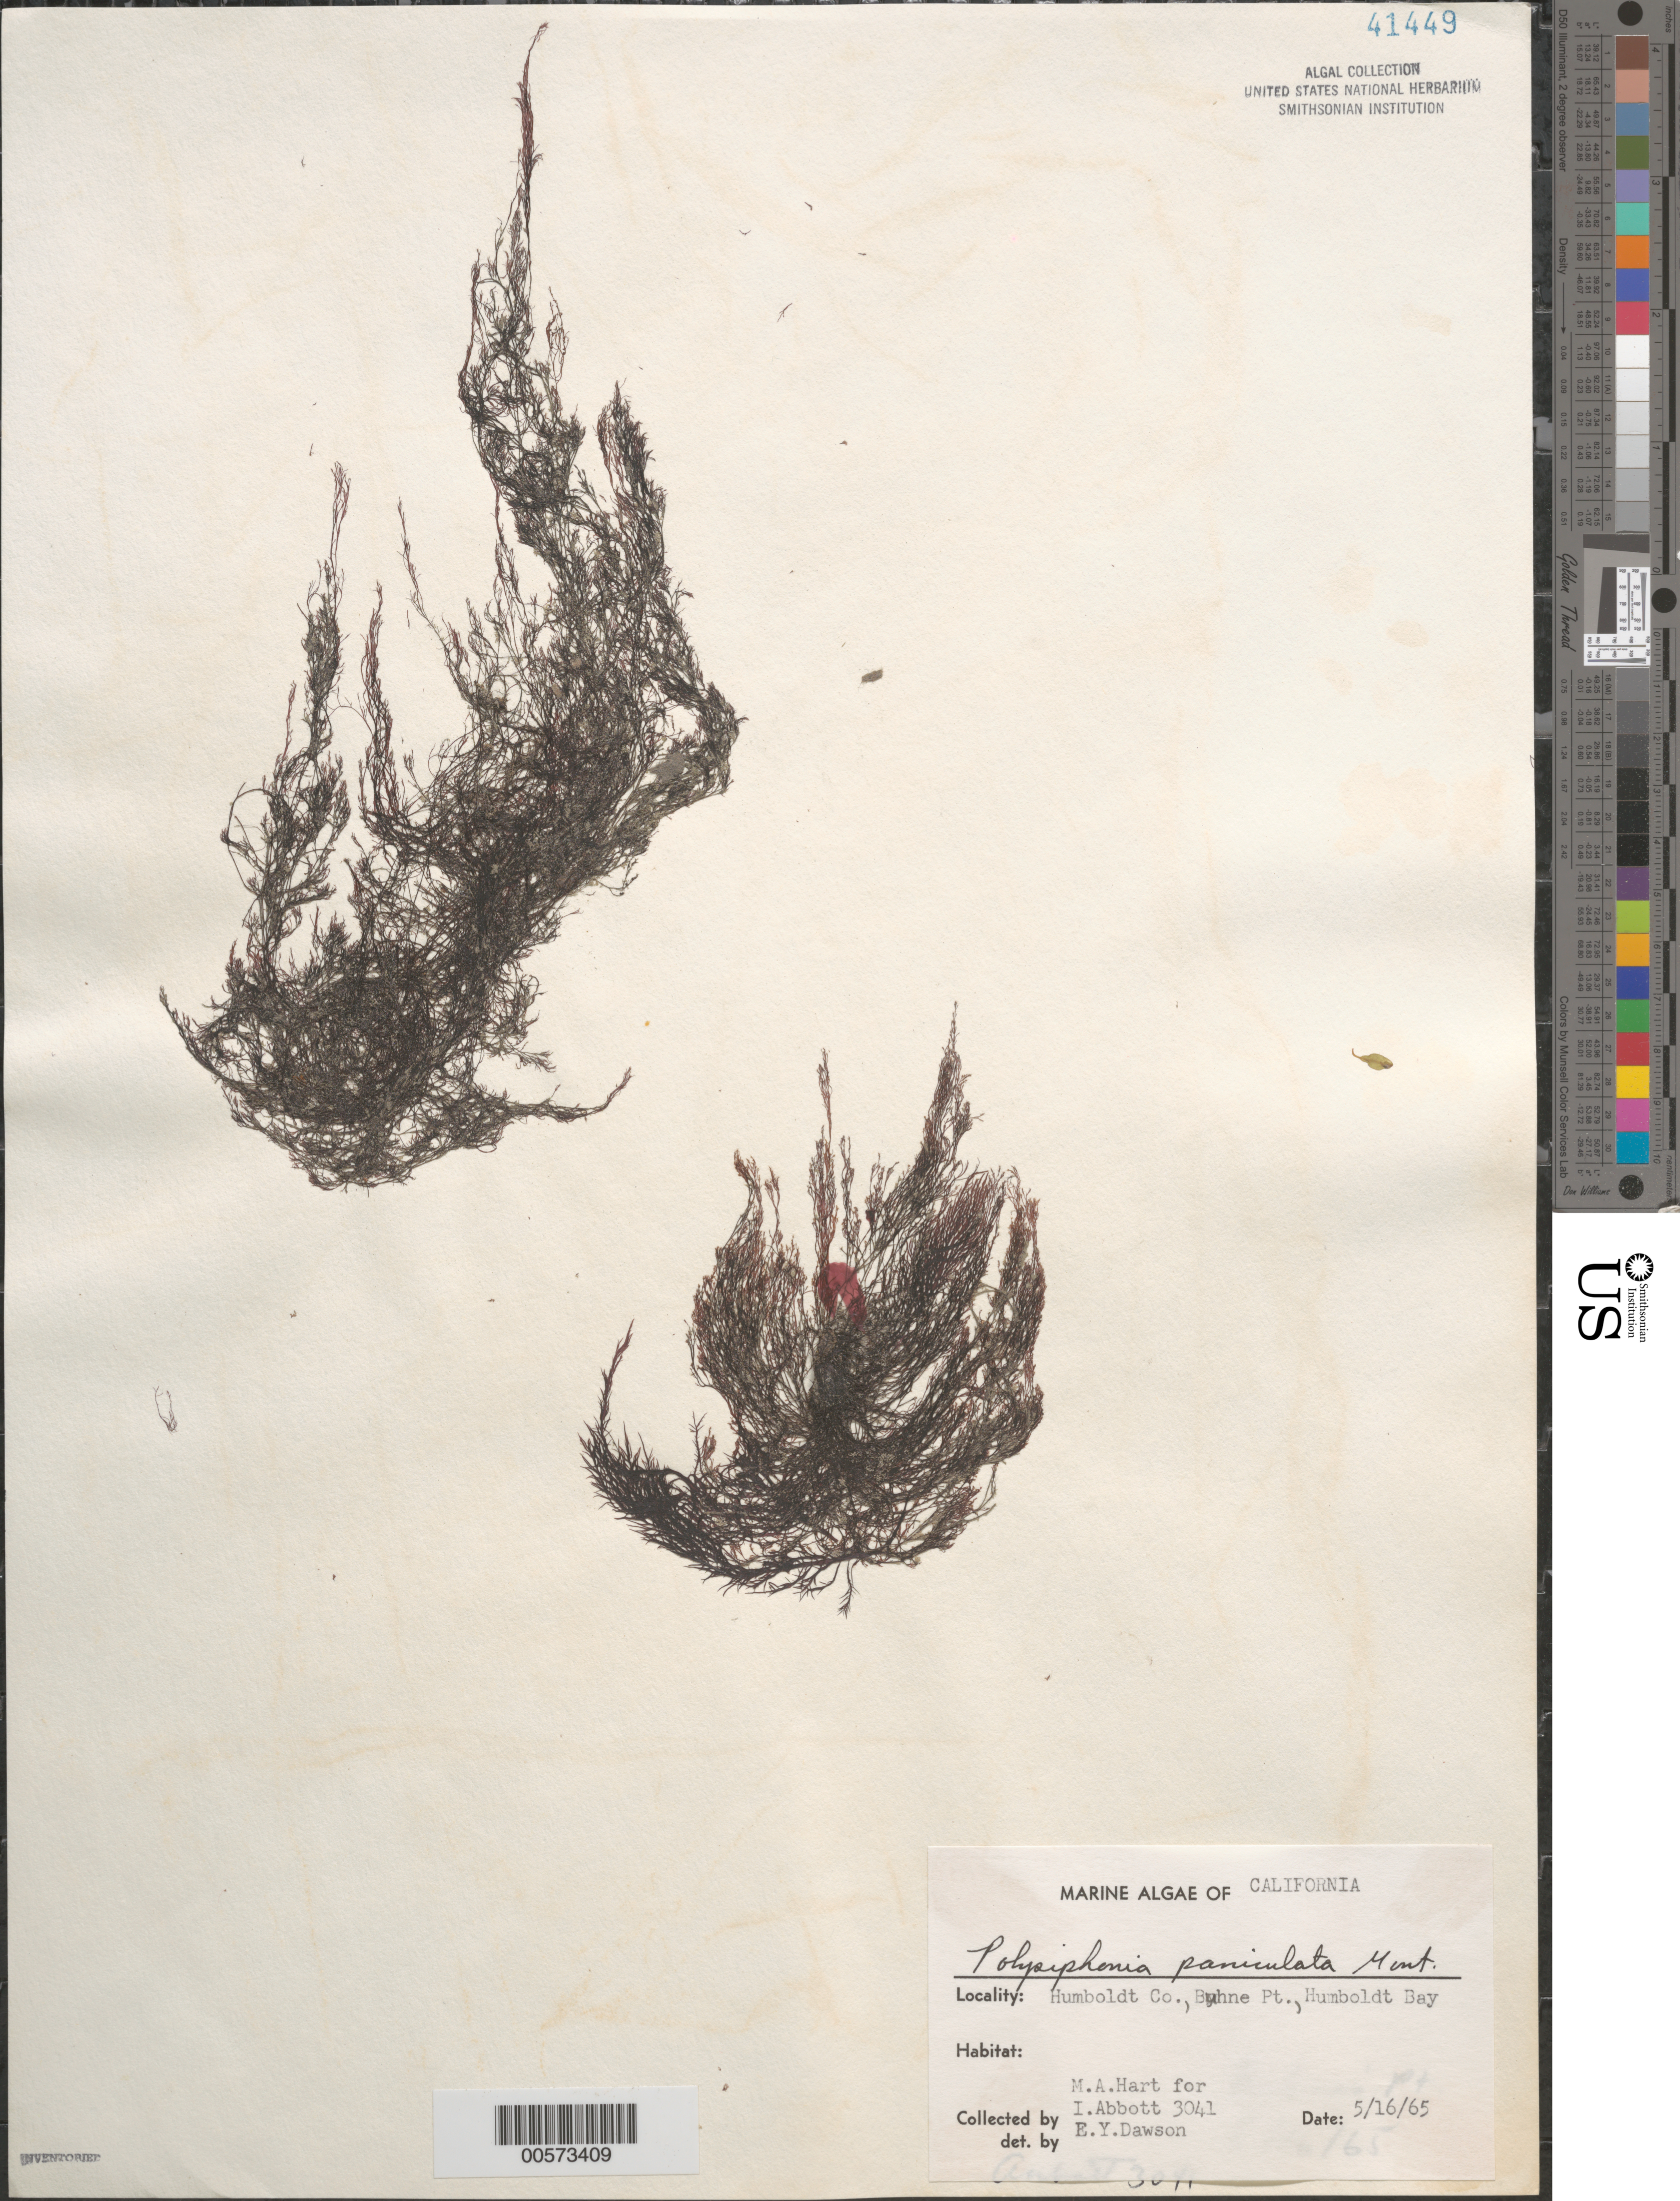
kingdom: Plantae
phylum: Rhodophyta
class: Florideophyceae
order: Ceramiales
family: Rhodomelaceae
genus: Eutrichosiphonia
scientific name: Eutrichosiphonia paniculata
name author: (Mont.) D.E.Bustamante & T.O. Cho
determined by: Algae name updating Project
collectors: M. A. Hart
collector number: IAA 3041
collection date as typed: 16 May 1965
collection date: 1965-05-16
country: United States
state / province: California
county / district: Humboldt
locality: Buhne Point, Humboldt Bay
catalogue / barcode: US 41449